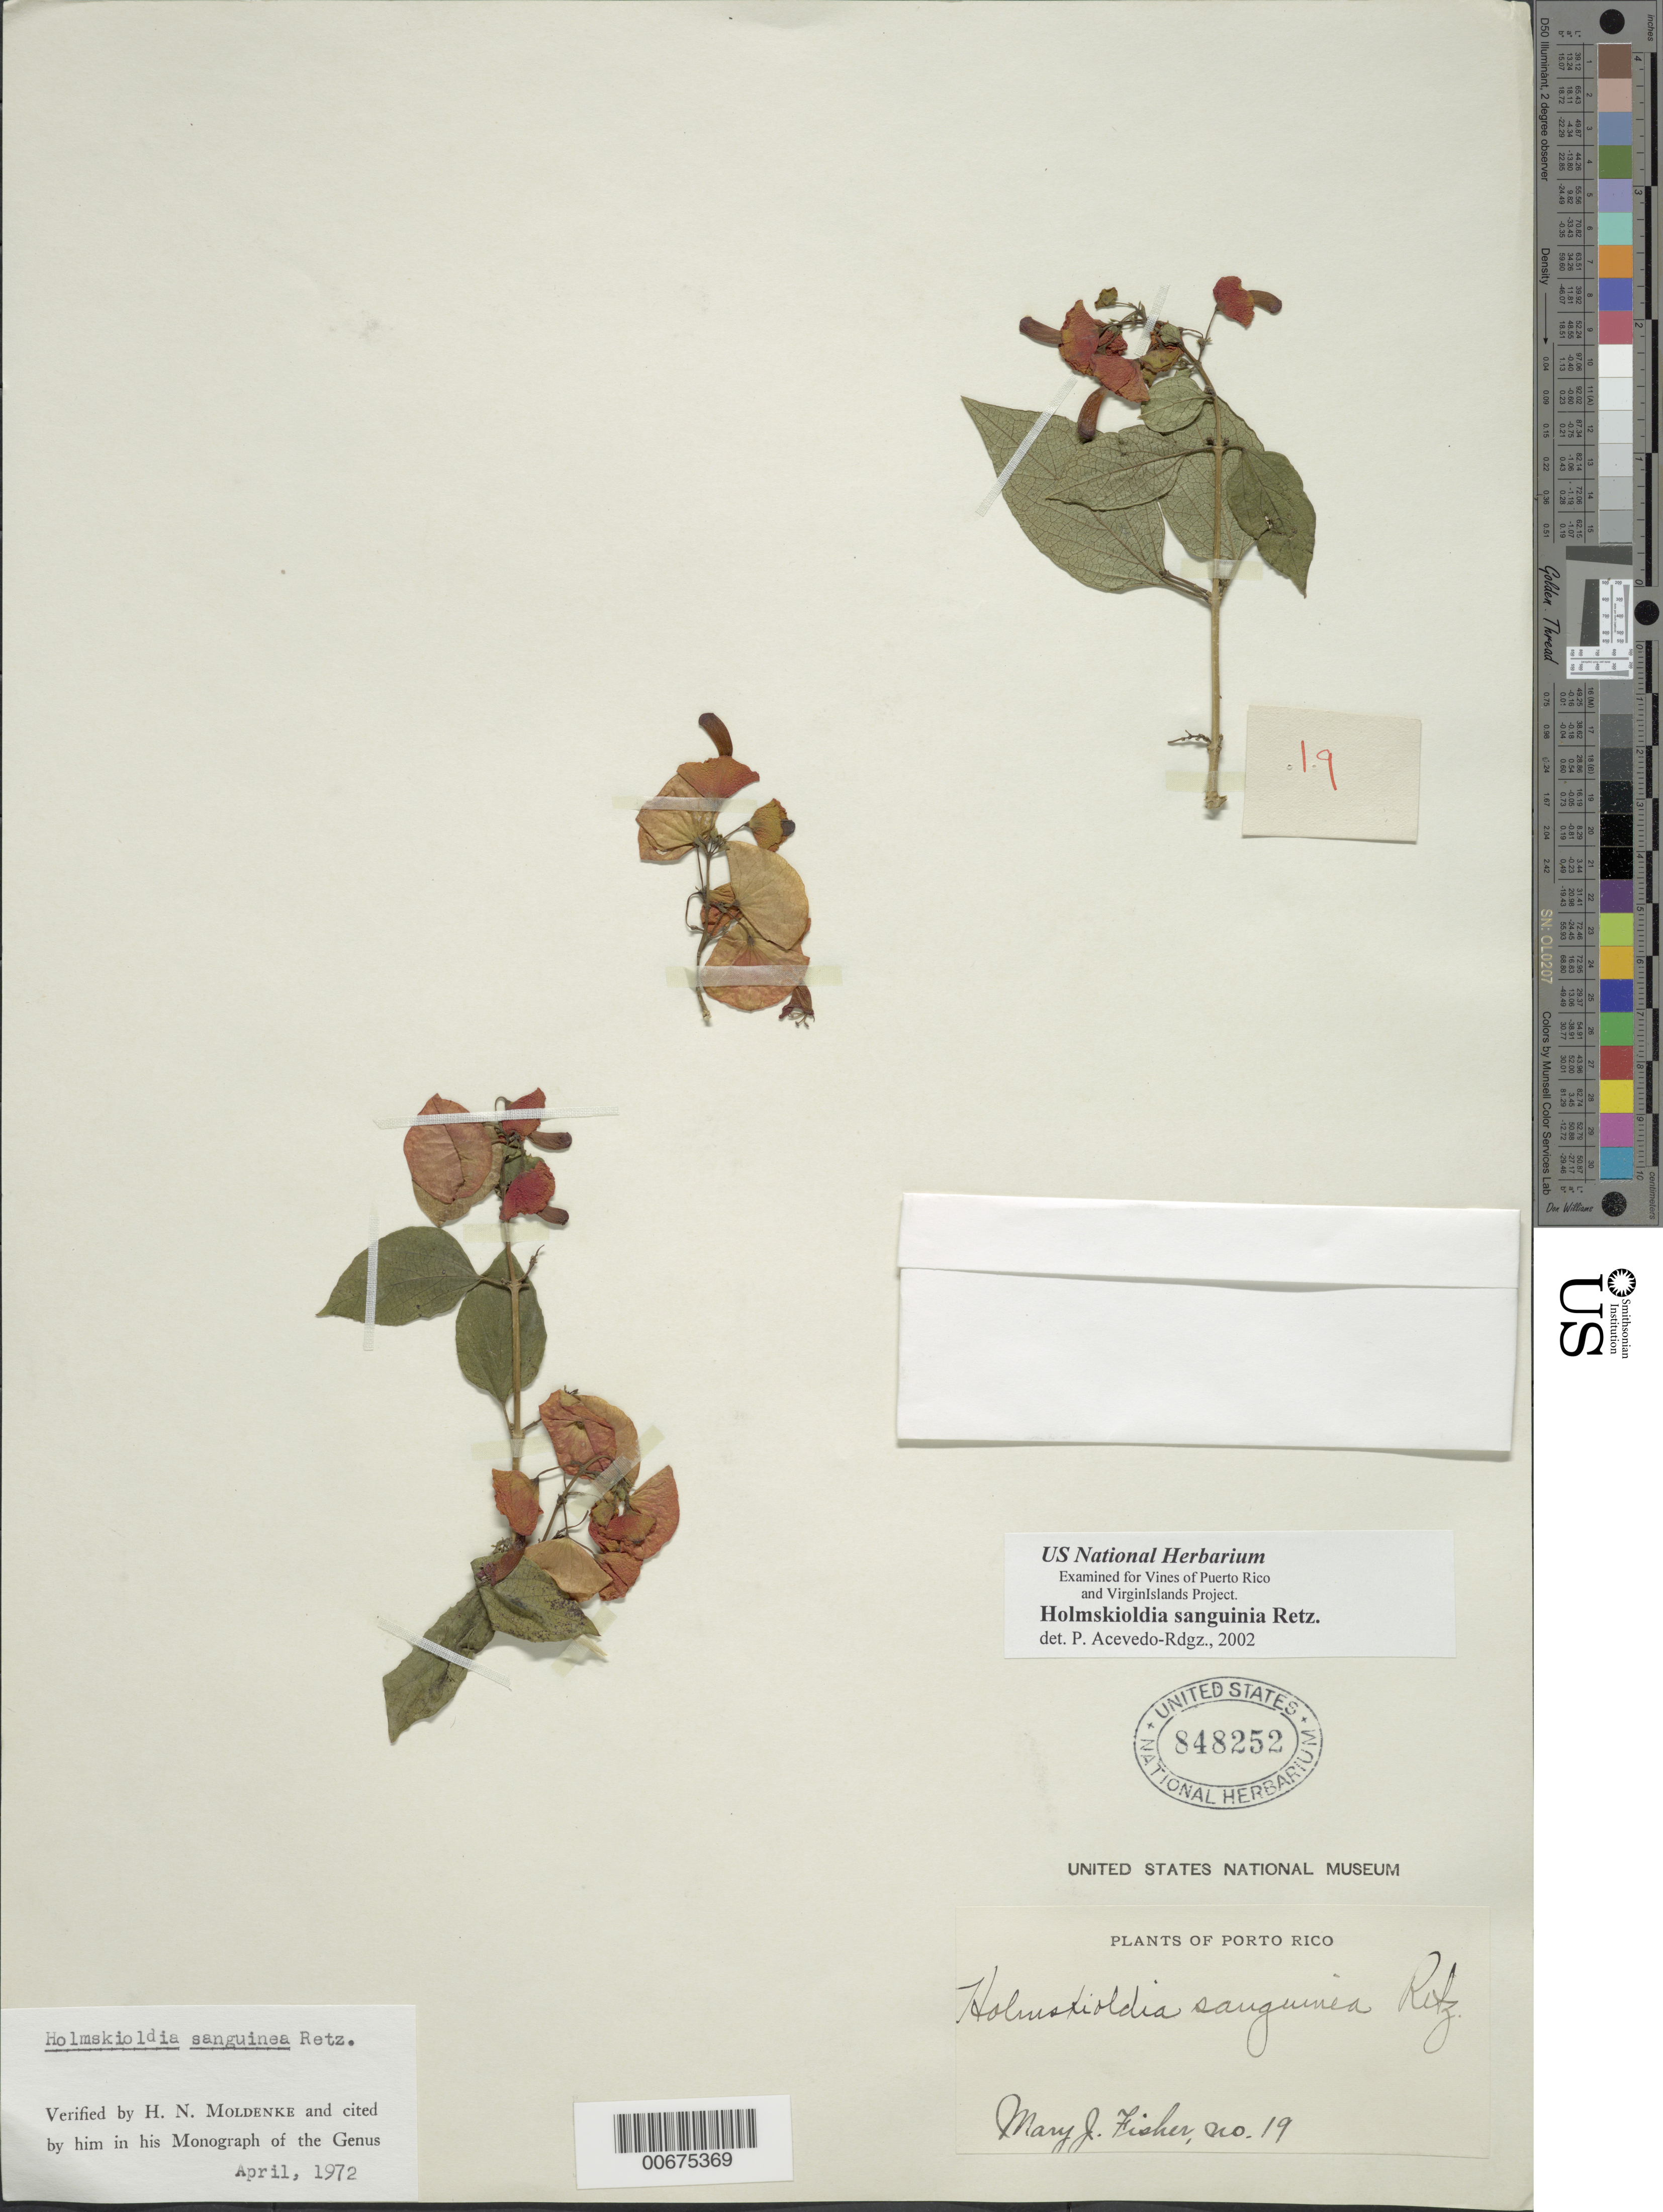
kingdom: Plantae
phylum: Tracheophyta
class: Magnoliopsida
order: Lamiales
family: Lamiaceae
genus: Holmskioldia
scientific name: Holmskioldia sanguinea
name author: Retz.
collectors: M. J. Fisher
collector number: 19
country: Puerto Rico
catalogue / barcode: US 848252